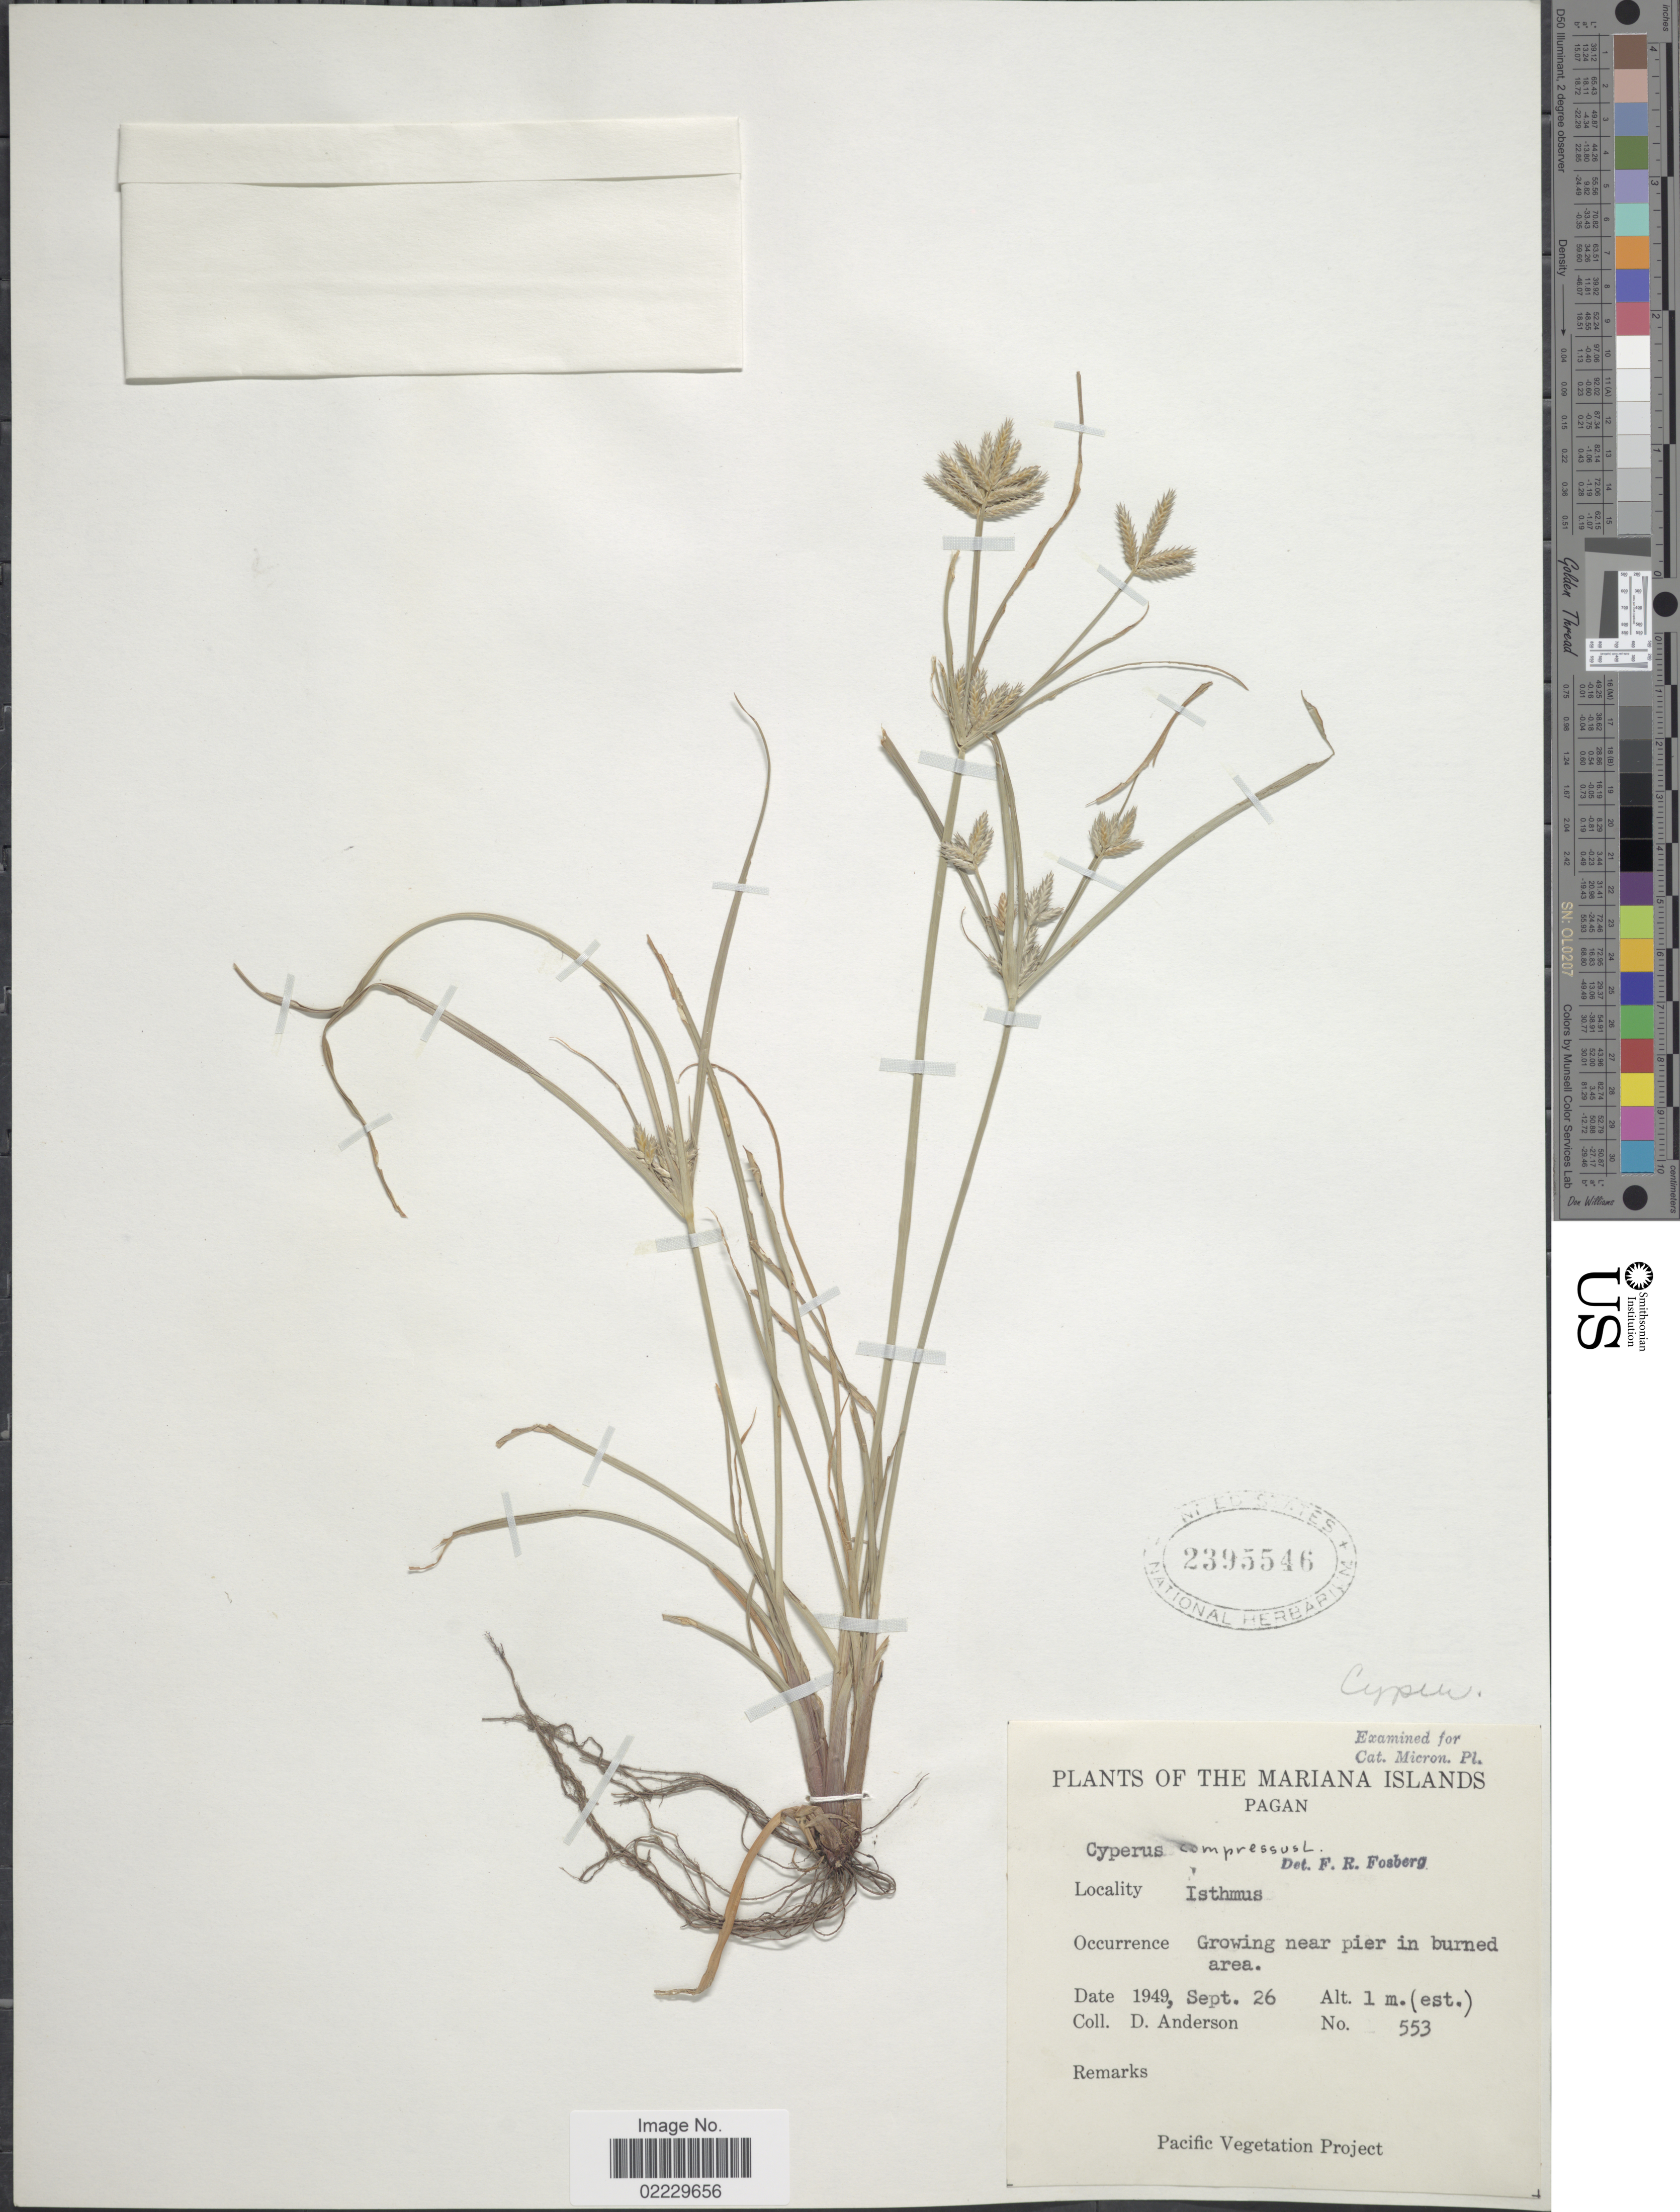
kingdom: Plantae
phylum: Tracheophyta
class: Liliopsida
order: Poales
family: Cyperaceae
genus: Cyperus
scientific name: Cyperus compressus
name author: L.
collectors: D. Anderson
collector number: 553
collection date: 1949-09-26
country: Northern Mariana Islands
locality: Mariana Islands, Pagan, Isthmus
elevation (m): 1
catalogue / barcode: US 2395546